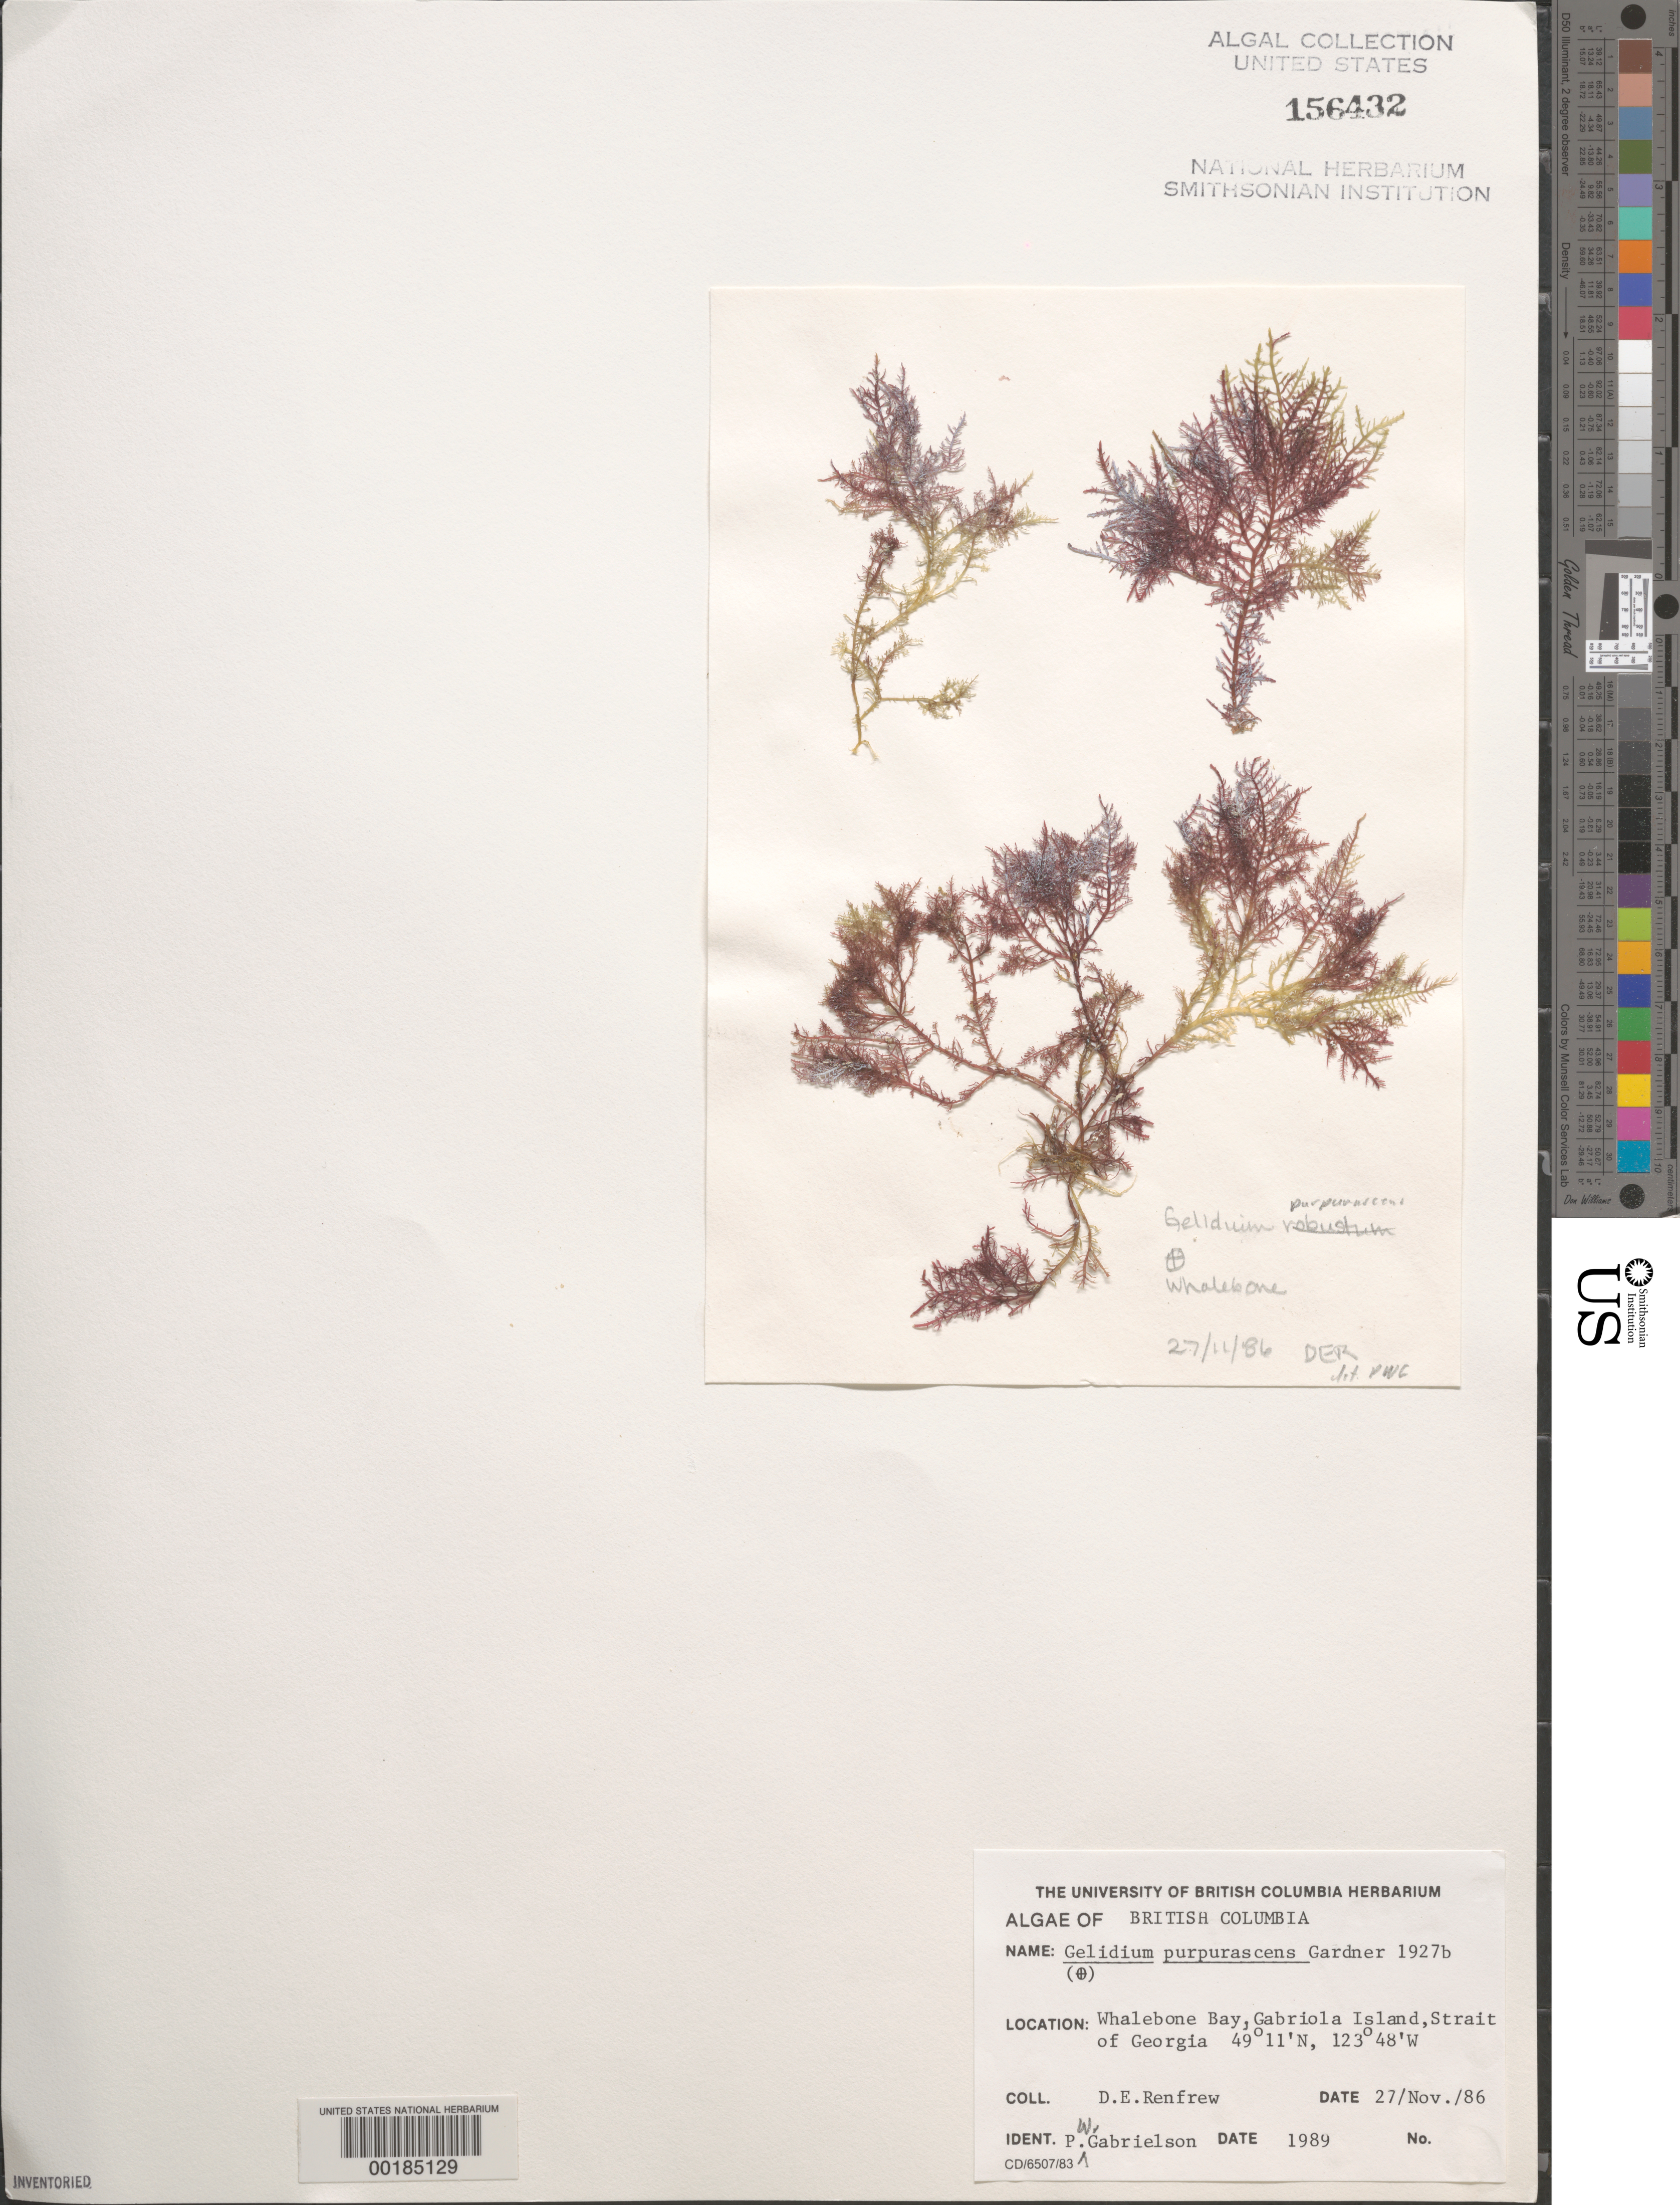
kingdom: Plantae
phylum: Rhodophyta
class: Florideophyceae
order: Gelidiales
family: Gelidiaceae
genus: Gelidium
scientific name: Gelidium purpurascens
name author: N.L. Gardner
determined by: Gabrielson, P. W.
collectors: D. Renfrew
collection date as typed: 27 Nov 1986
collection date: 1986-11-27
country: Canada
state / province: British Columbia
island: Gabriola Island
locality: Whalebone Bay, Strait of Georgia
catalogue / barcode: US 156432